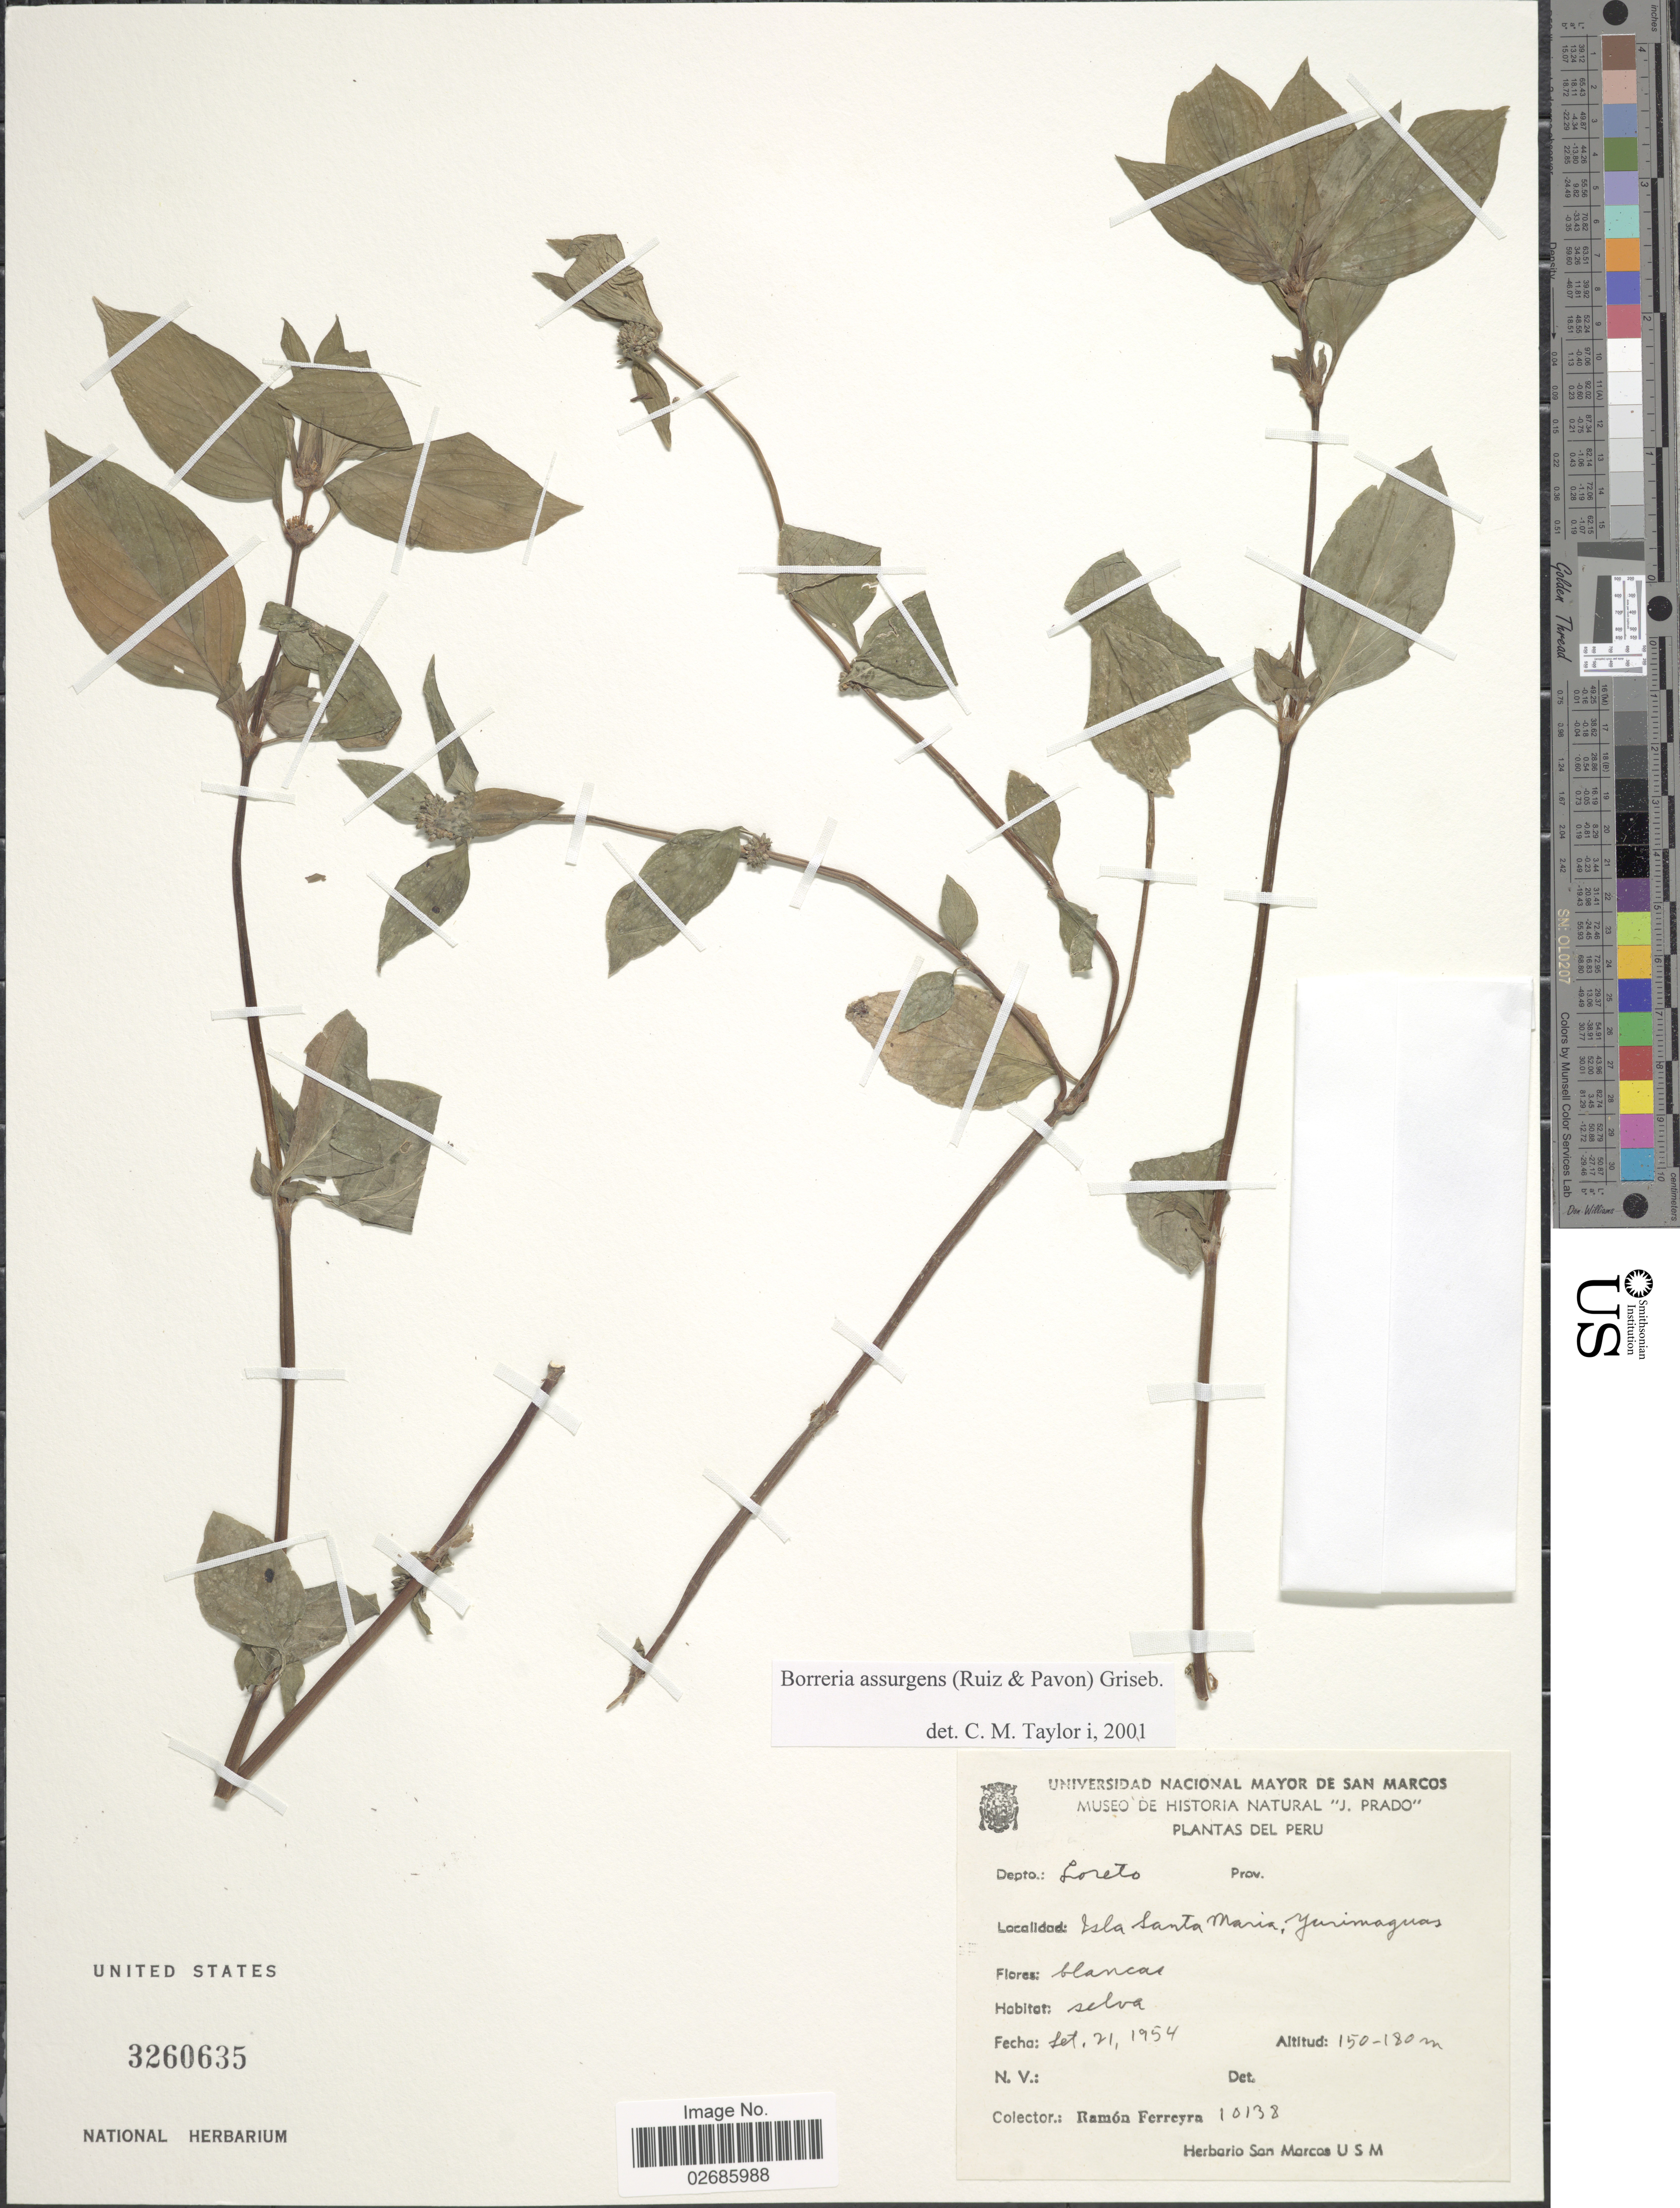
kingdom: Plantae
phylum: Tracheophyta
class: Magnoliopsida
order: Gentianales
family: Rubiaceae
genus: Borreria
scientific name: Borreria assurgens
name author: (Ruiz & Pav.) Griseb.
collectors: R. A. Ferreyra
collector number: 10138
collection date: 1954-09-21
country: Peru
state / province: Loreto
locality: Depto. Loreto, Isla Santa Maria, Yurimaguas, selva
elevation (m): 150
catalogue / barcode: US 3260635